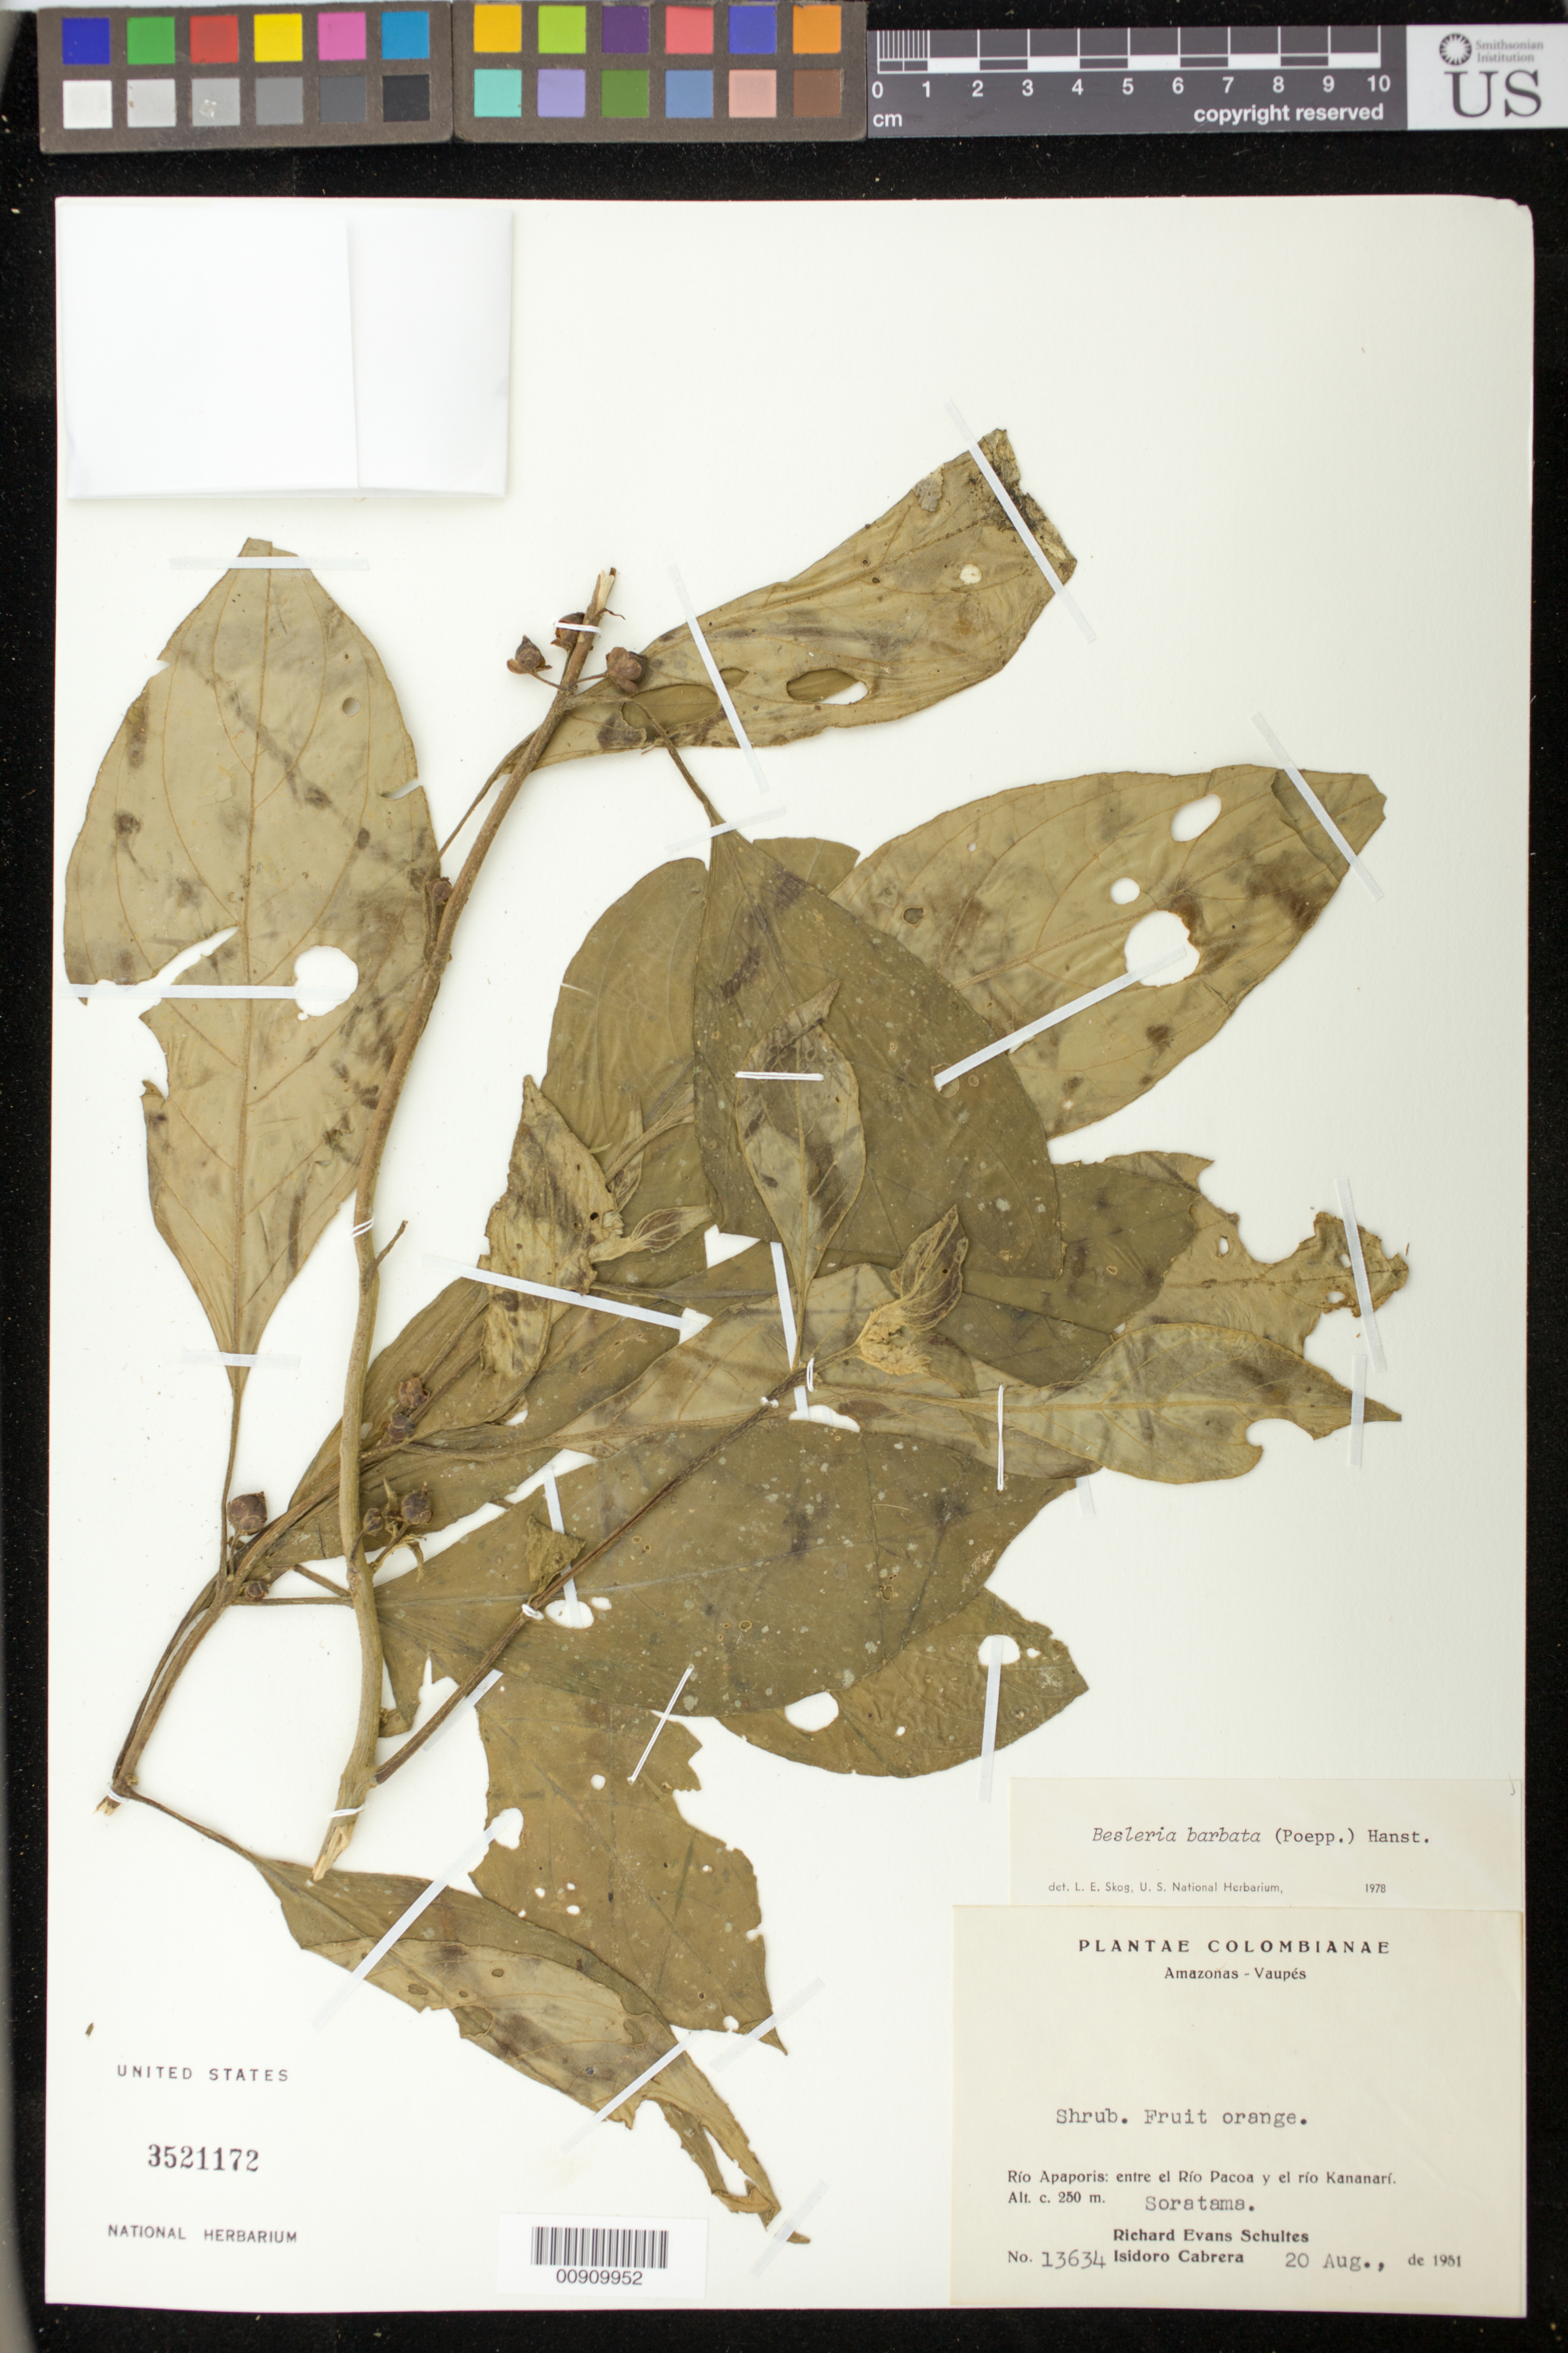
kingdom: Plantae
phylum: Tracheophyta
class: Magnoliopsida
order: Lamiales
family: Gesneriaceae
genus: Besleria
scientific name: Besleria barbata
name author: (Poepp.) Hanst.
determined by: Skog, Laurence E.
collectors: R. E. Schultes & I. Cabrera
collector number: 13634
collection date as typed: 20 Aug 1951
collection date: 1951-08-20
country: Colombia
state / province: Amazônas / Vaupés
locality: Rio Apaporis: entre el Río Pacoa y el Río Kananarí, Soratama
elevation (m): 250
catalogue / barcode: US 3521172